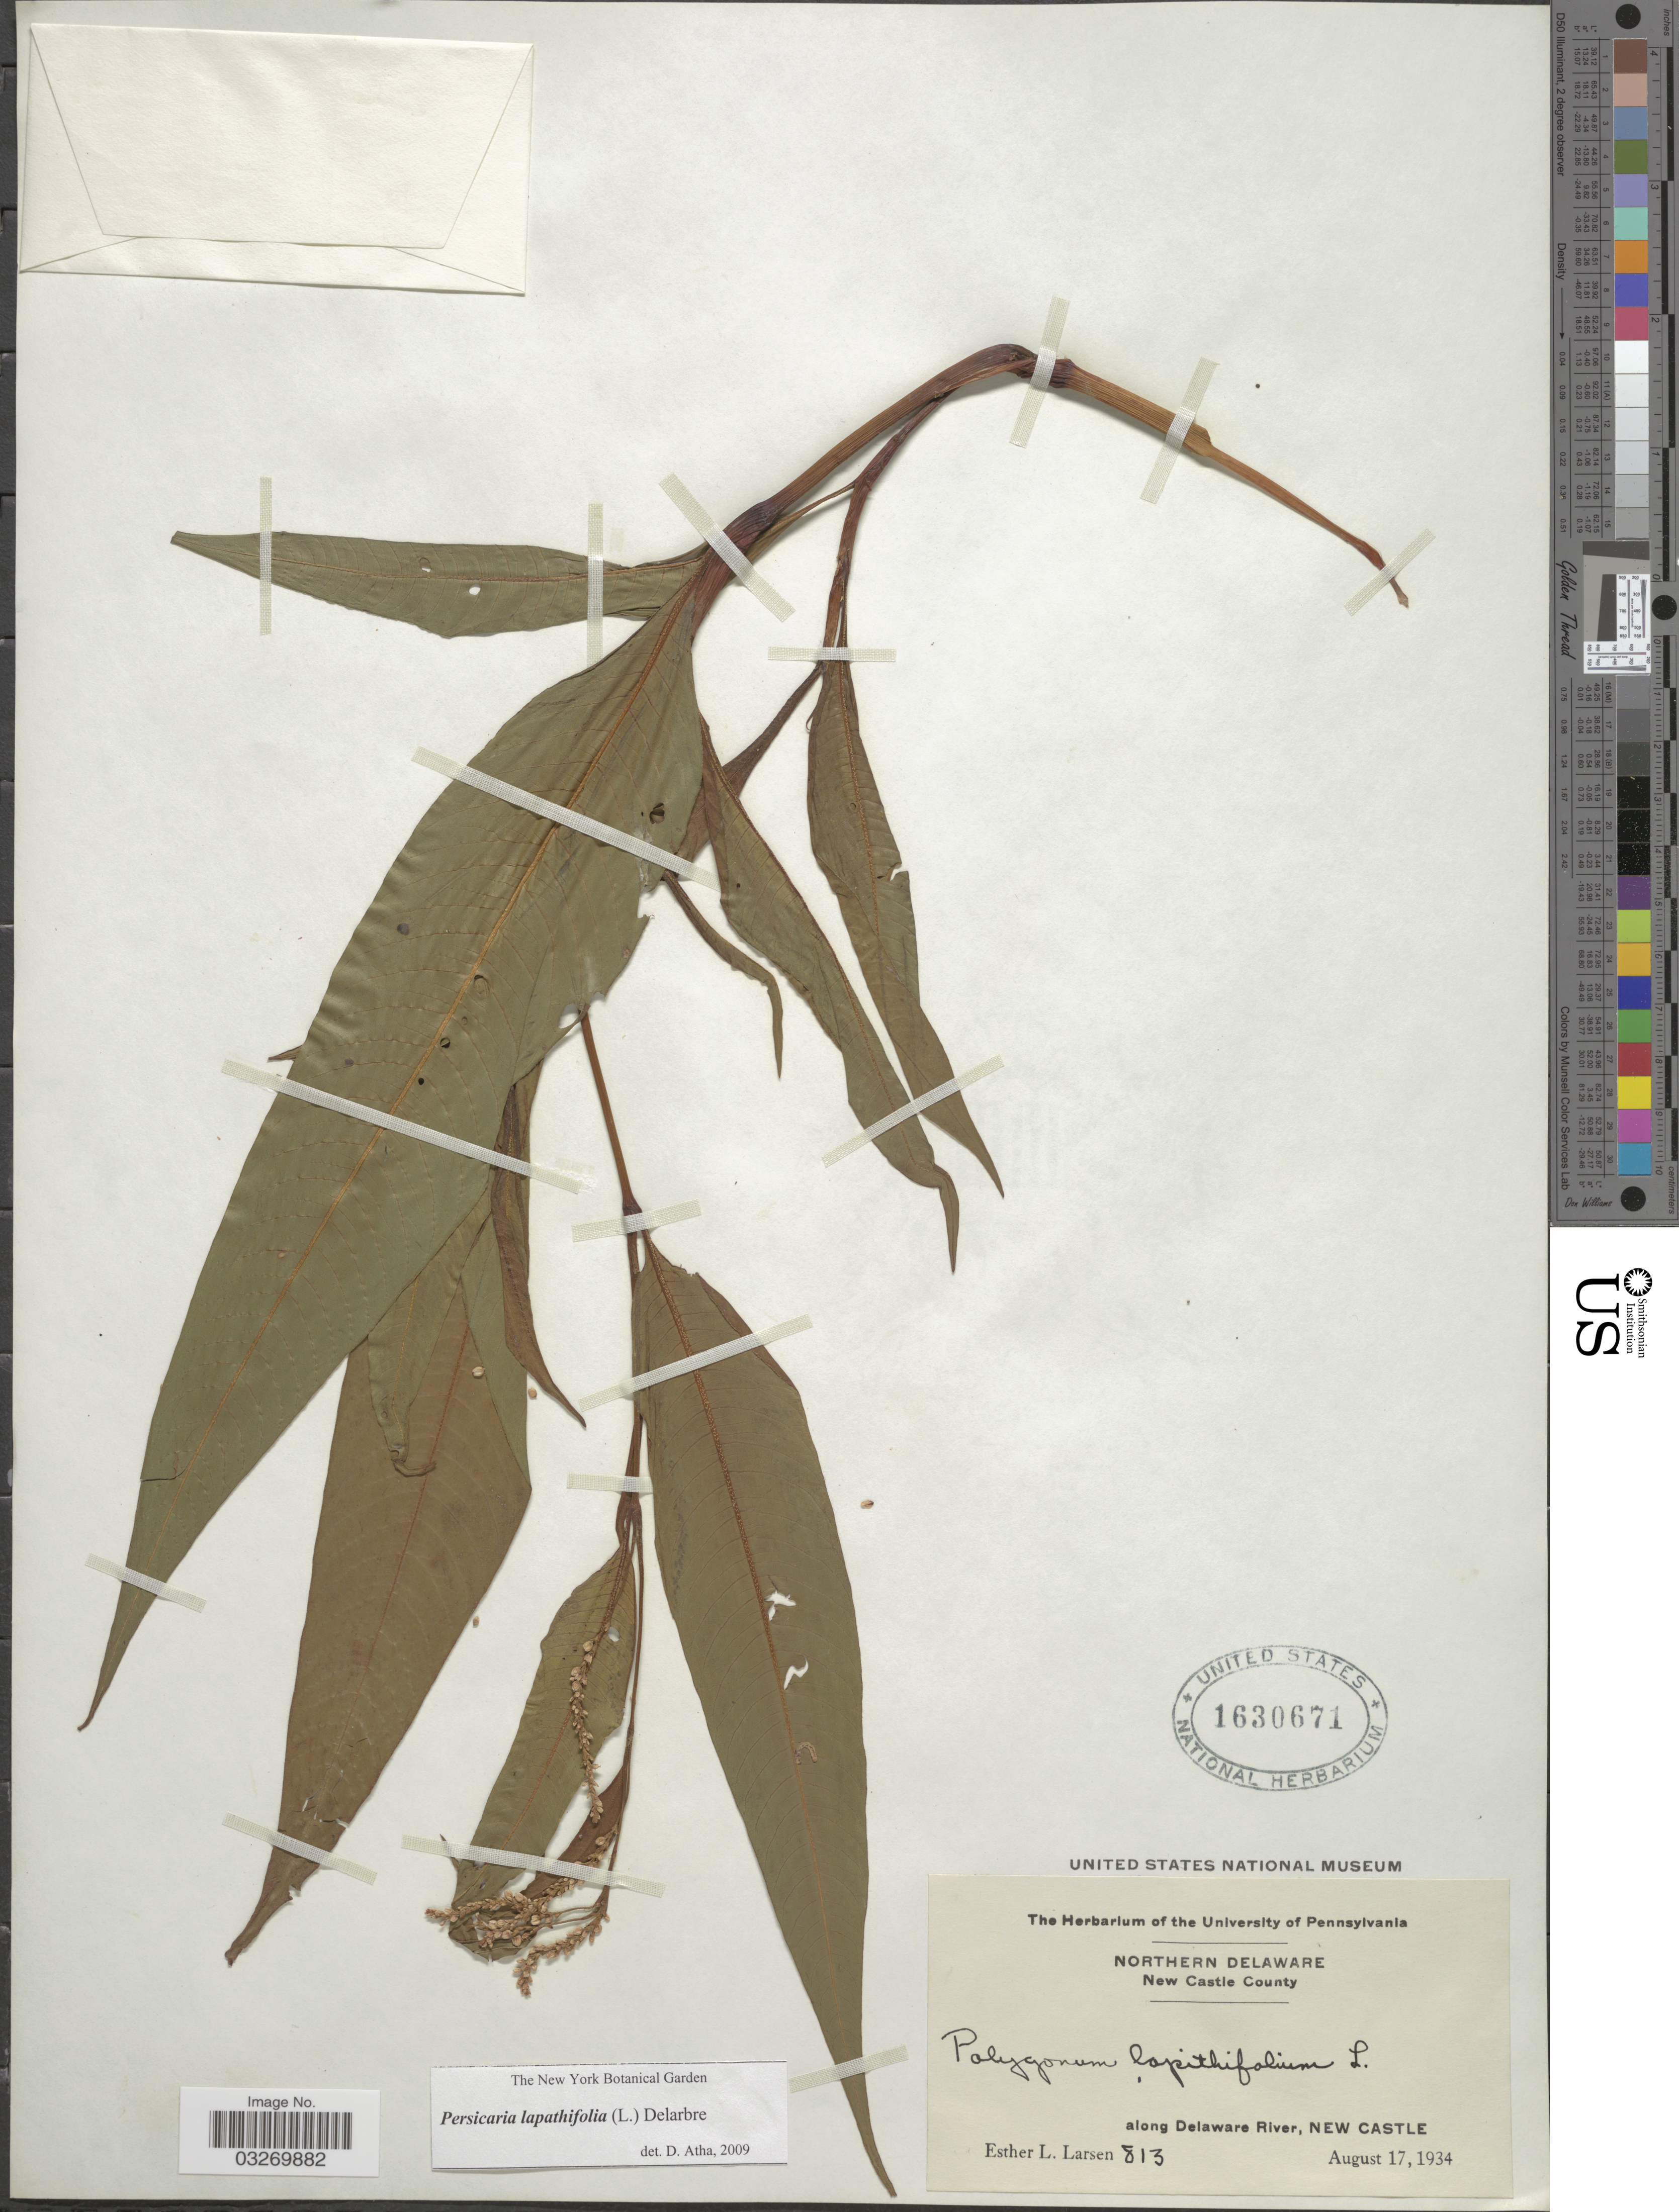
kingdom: Plantae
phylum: Tracheophyta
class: Magnoliopsida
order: Caryophyllales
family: Polygonaceae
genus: Persicaria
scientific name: Persicaria lapathifolia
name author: (L.) Delarbre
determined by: Atha, D. E.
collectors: E. Larsen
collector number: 813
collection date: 1934-08-17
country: United States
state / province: Delaware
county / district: New Castle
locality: Northern Delaware. New Castle County. Along Delaware River, New Castle.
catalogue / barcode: US 1630671